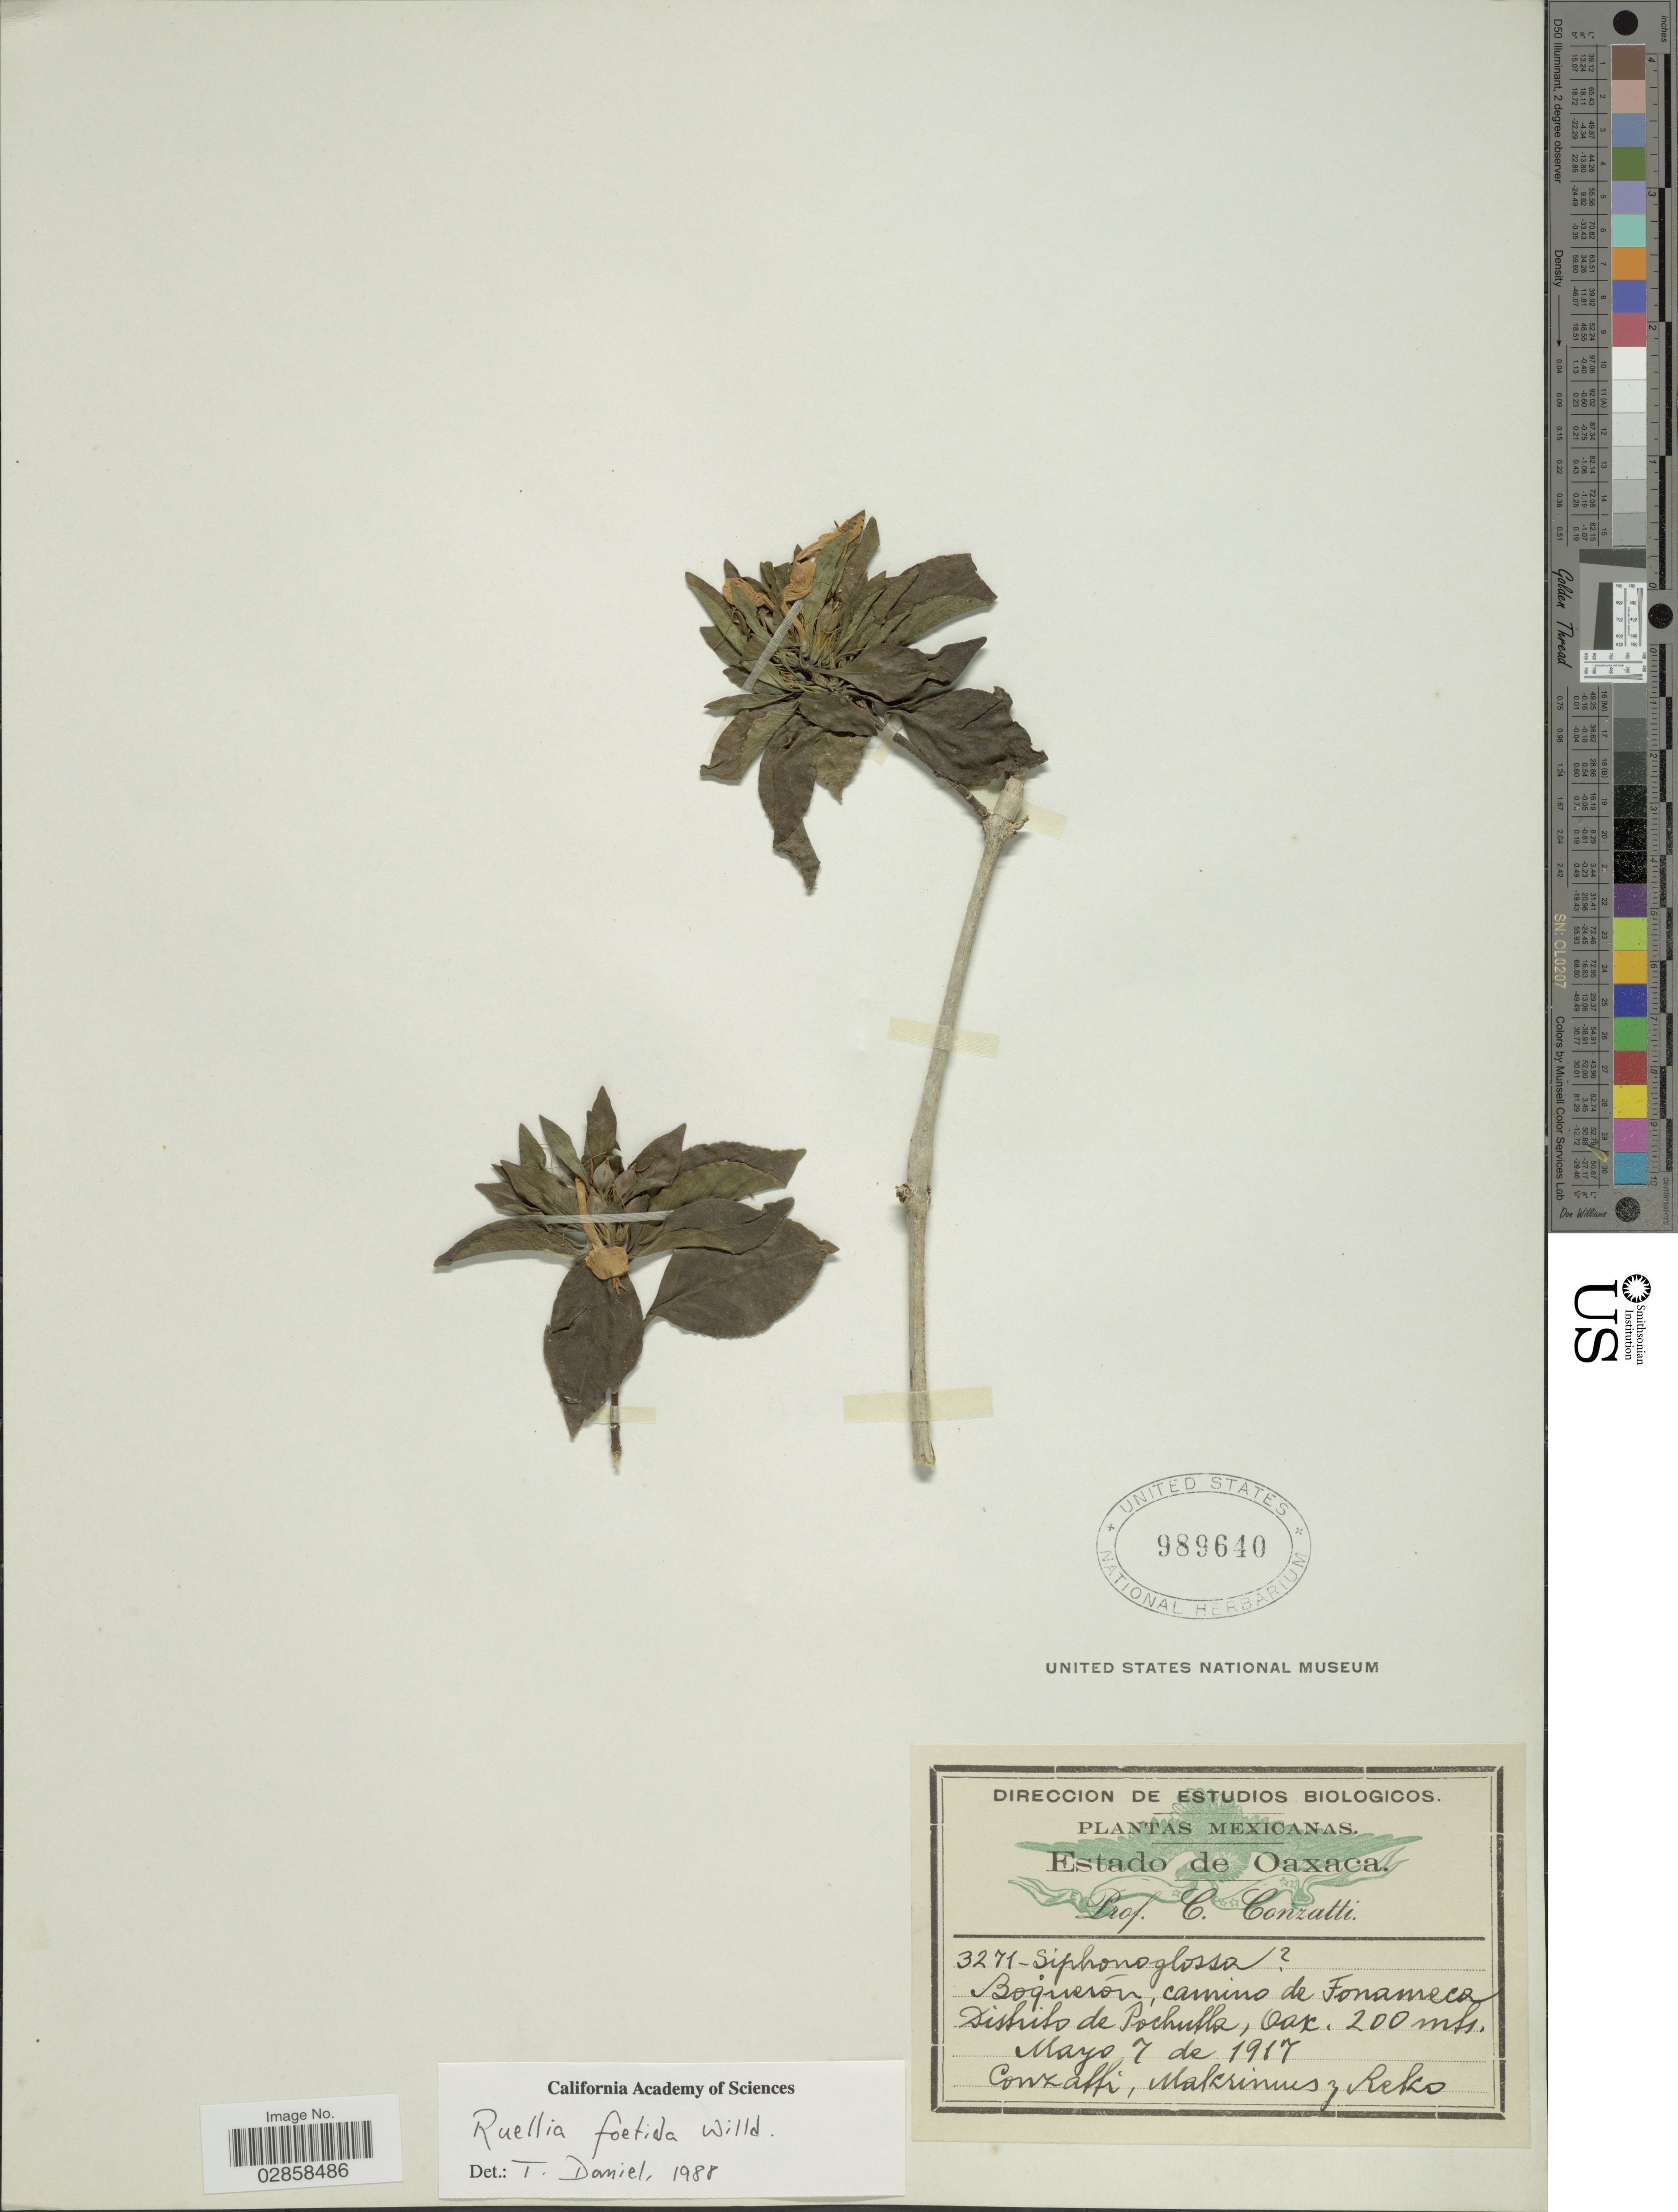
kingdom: Plantae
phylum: Tracheophyta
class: Magnoliopsida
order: Lamiales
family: Acanthaceae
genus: Ruellia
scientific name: Ruellia foetida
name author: Willd.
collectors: C. Conzatti, -. Makrinius & -. Reko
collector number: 3271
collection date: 1917-05-07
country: Mexico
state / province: Oaxaca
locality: Camino de Fonameca. Distrito de Pochutla.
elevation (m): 200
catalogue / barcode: US 989640